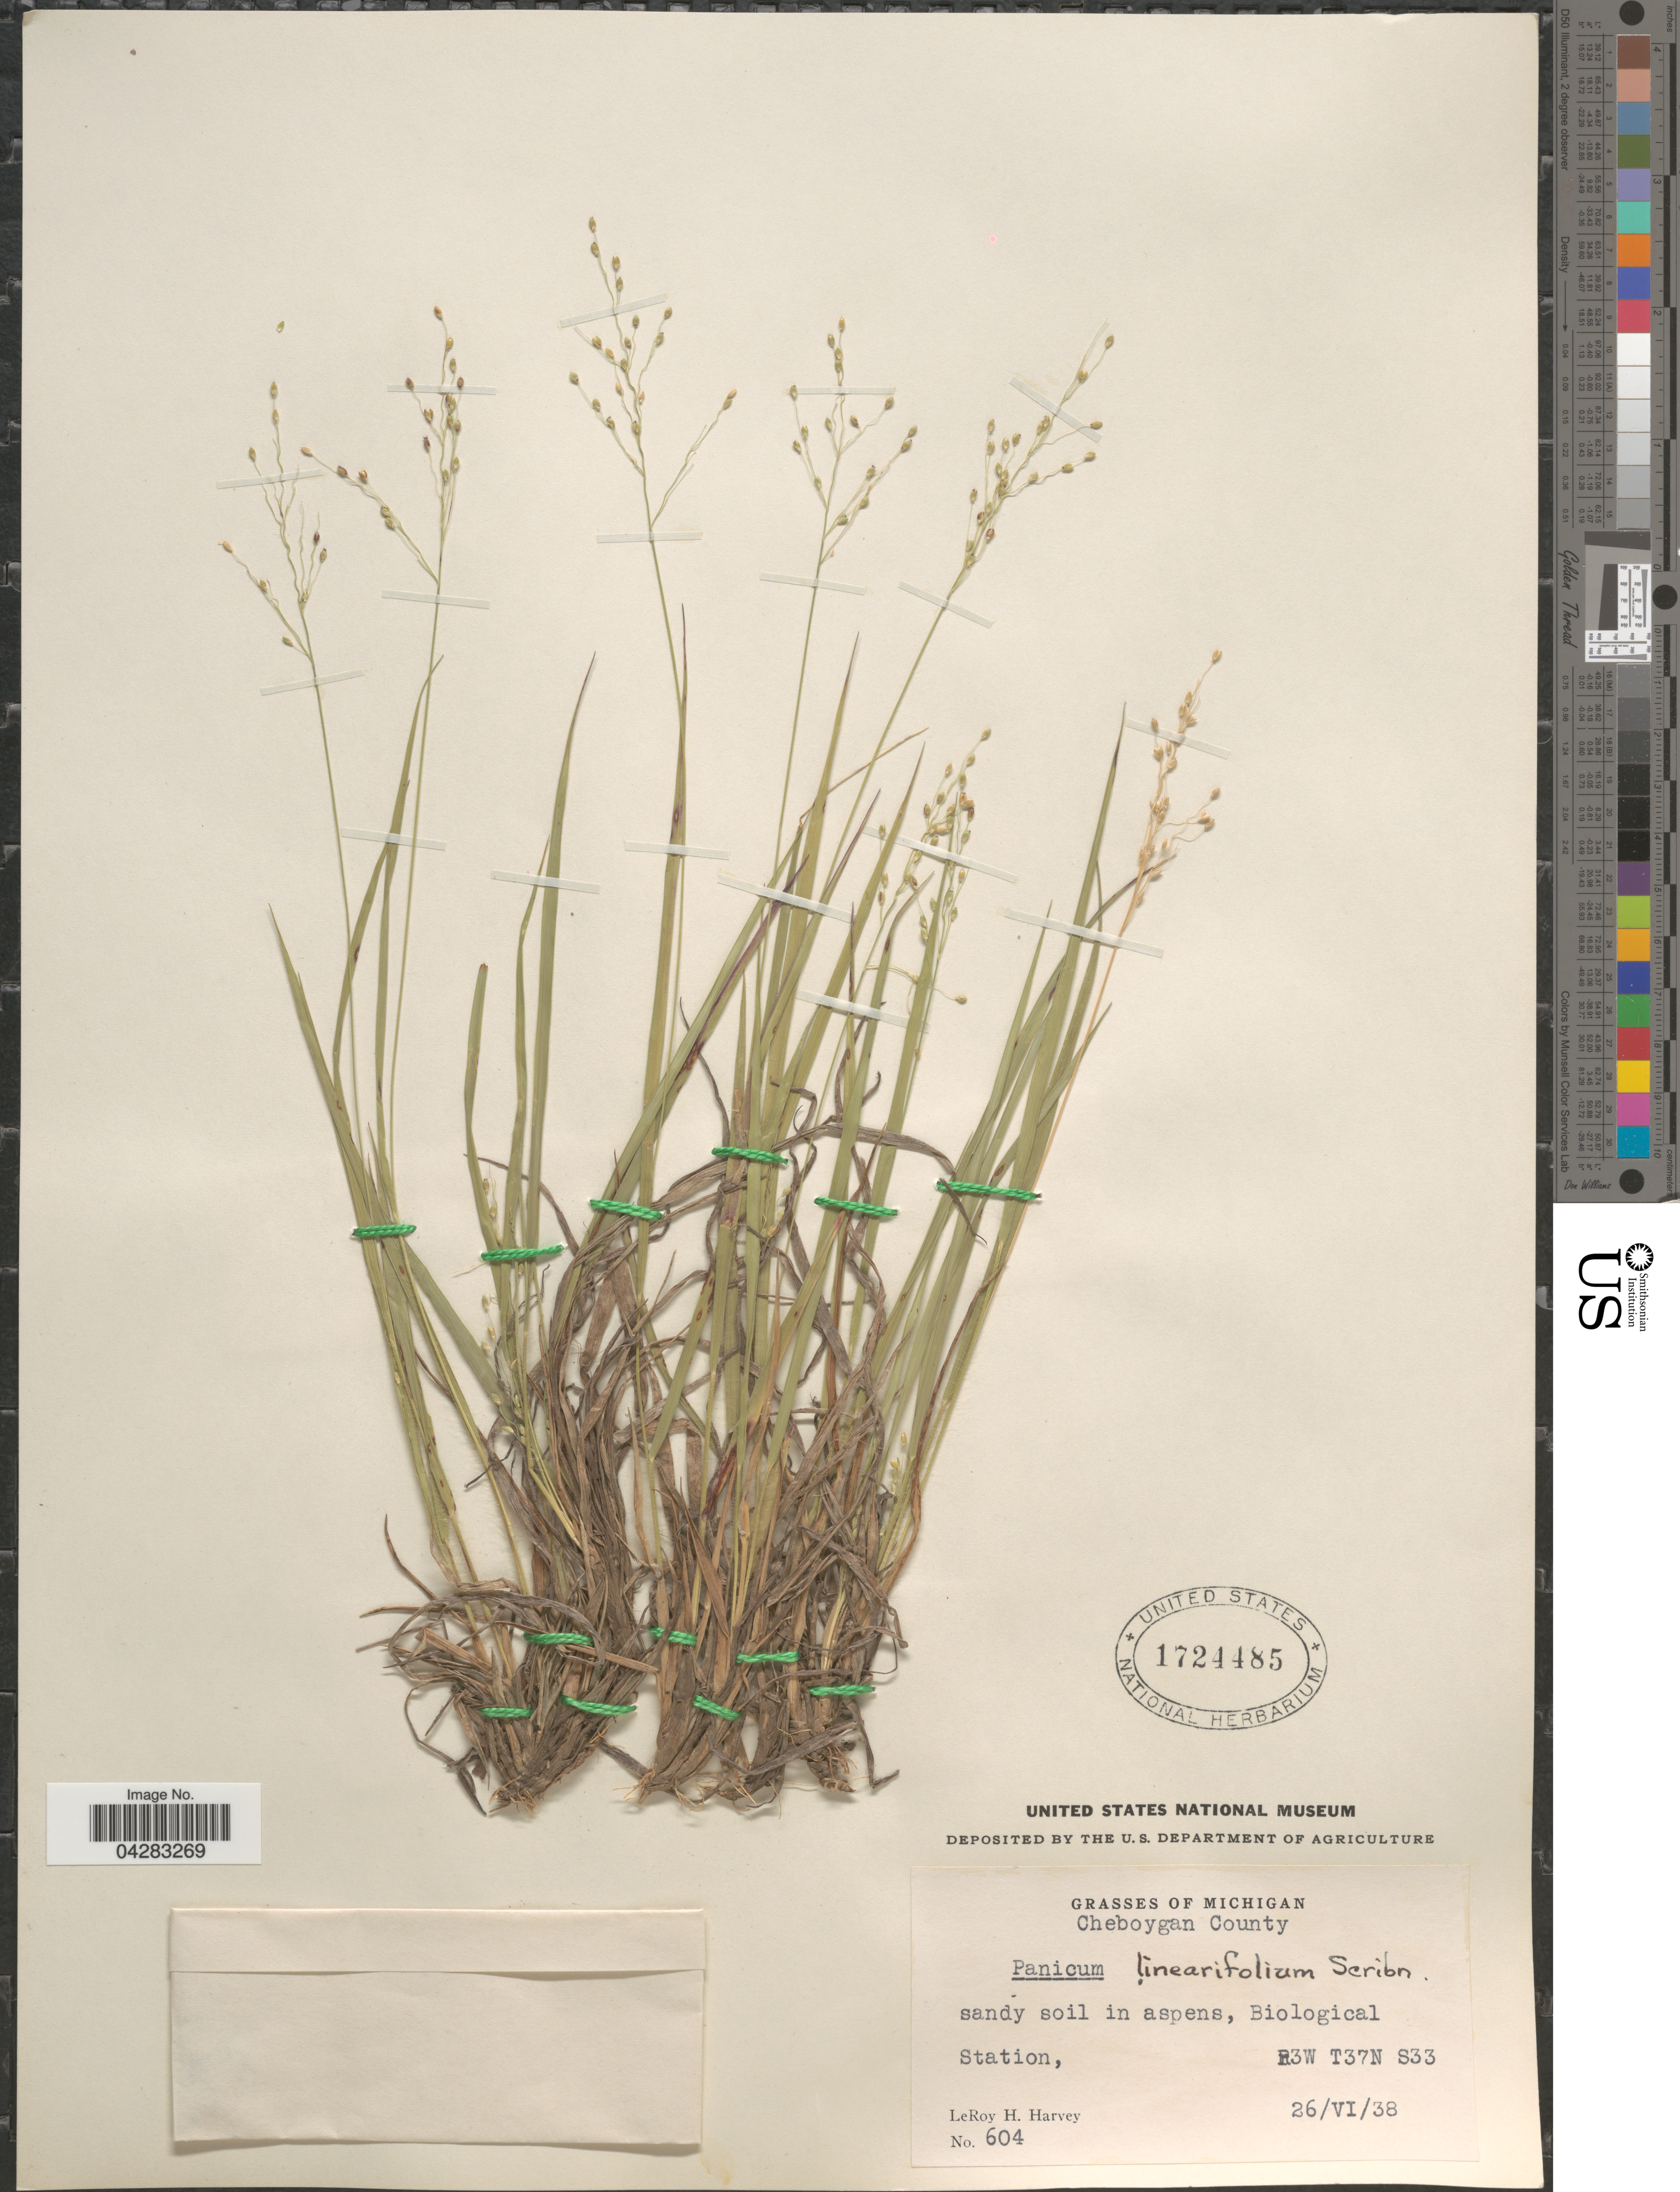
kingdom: Plantae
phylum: Tracheophyta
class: Liliopsida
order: Poales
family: Poaceae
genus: Dichanthelium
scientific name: Dichanthelium linearifolium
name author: (Scribn.) Gould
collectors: L. H. Harvey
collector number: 604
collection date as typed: Transcribed d/m/y: 26/6/38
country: United States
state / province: Michigan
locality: Cheboygan County. Sandy soil is aspens, Biological Station, R3W T37N S33.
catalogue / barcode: US 1724485